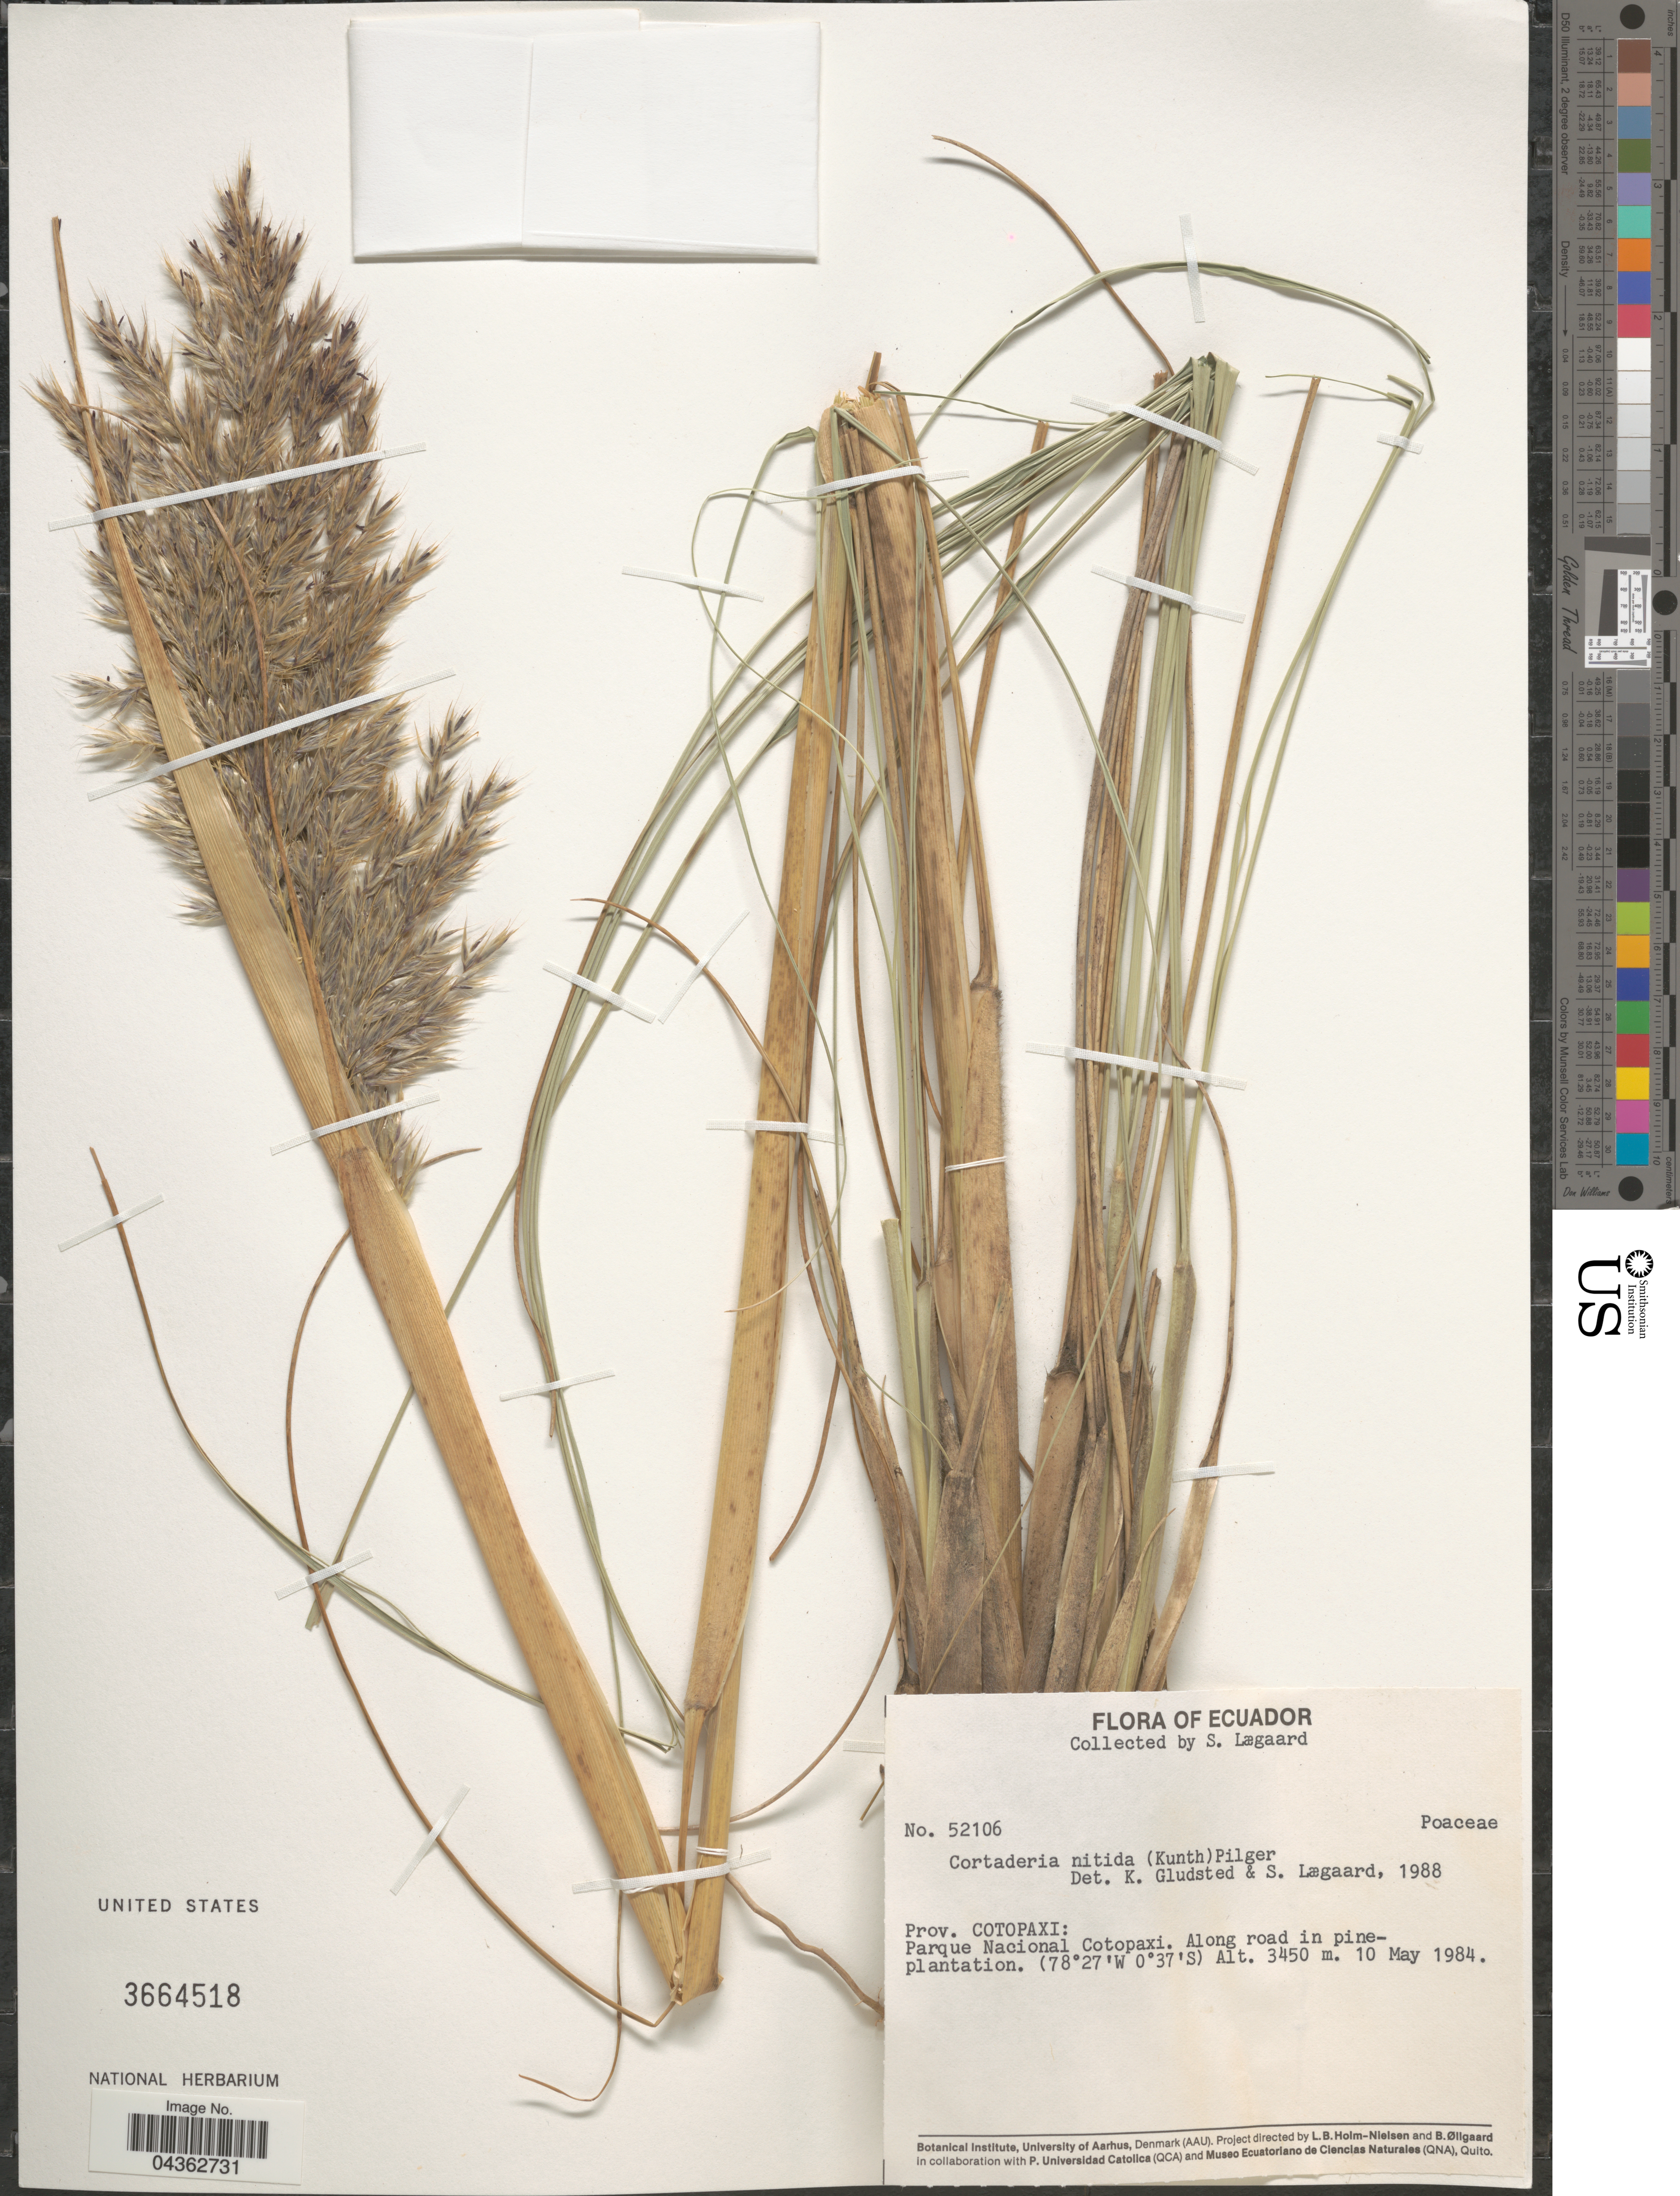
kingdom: Plantae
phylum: Tracheophyta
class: Liliopsida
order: Poales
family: Poaceae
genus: Cortaderia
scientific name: Cortaderia nitida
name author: (Kunth) Pilg.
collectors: S. Lægaard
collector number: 52106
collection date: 1984-05-10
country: Ecuador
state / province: Cotopaxi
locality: Parque Nacional Cotopaxi. Along road in pine-plantation.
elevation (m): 3450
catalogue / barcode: US 3664518